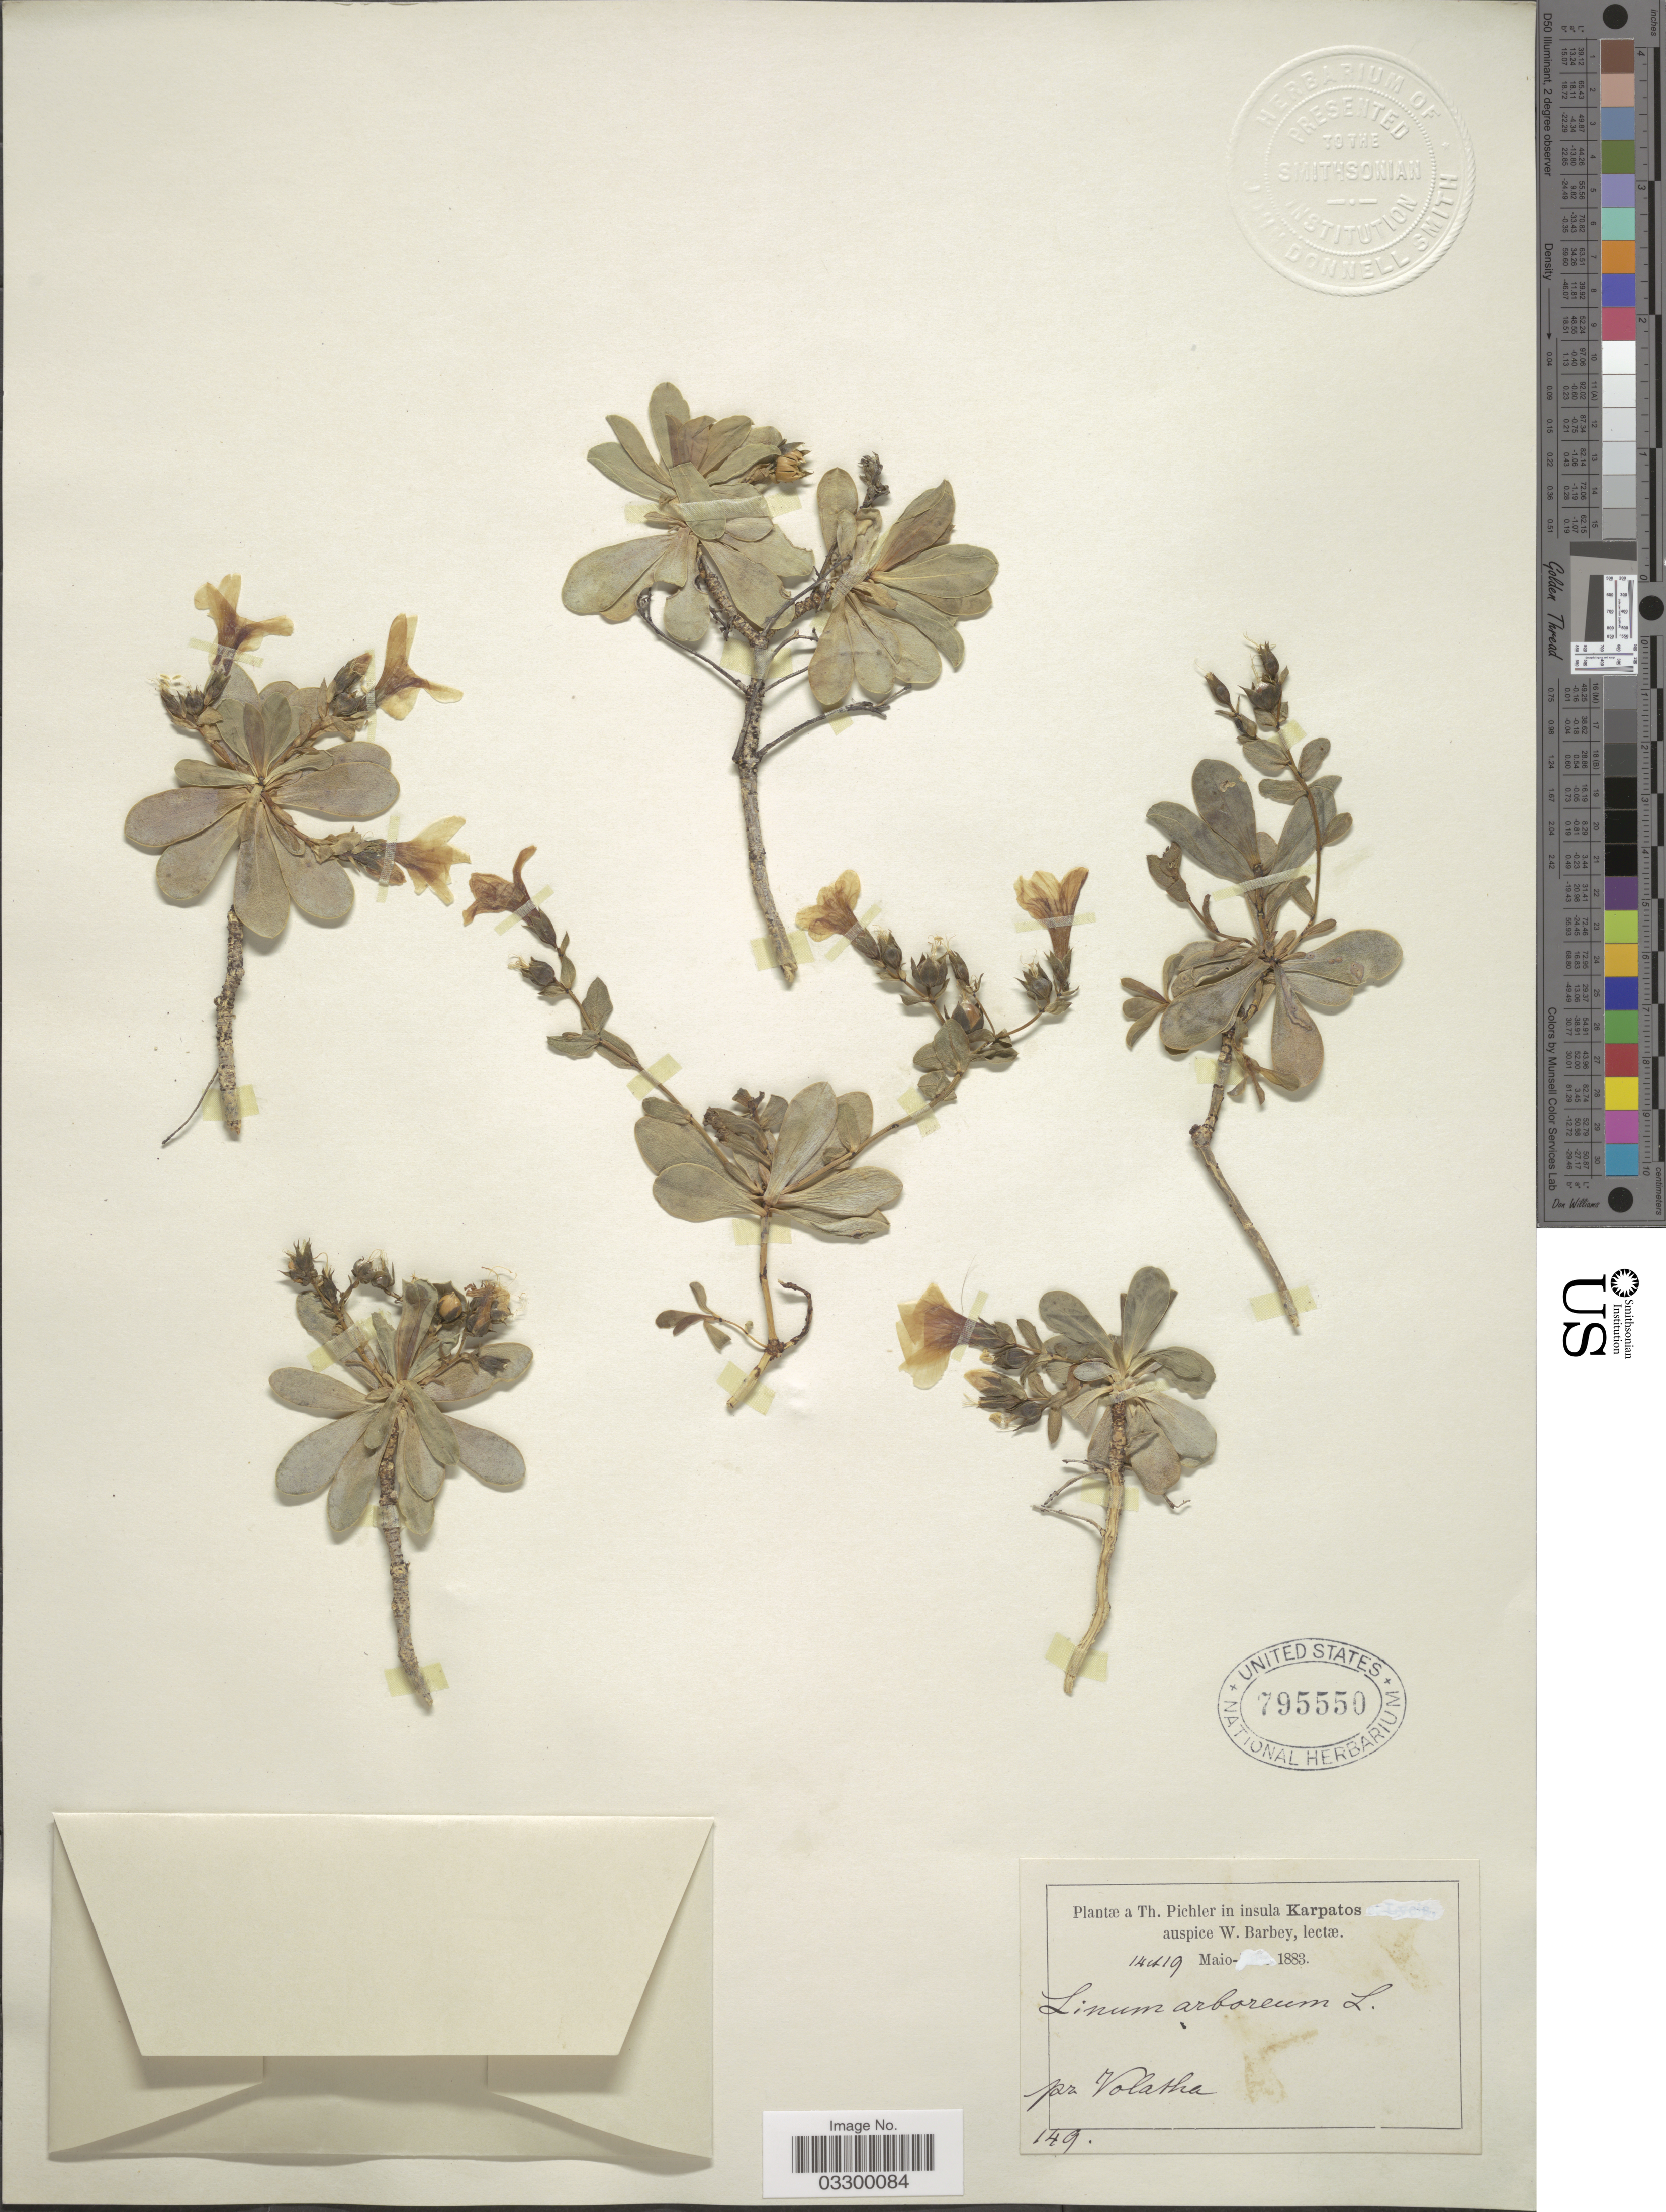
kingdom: Plantae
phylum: Tracheophyta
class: Magnoliopsida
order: Malpighiales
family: Linaceae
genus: Linum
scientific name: Linum arboreum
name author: L.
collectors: T. Pichler & W. Barbey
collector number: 149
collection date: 1883-05-14/1883-05-19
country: Greece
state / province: South Aegean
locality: Insula Karpatos. Pr. Volatha.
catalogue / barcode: US 795550